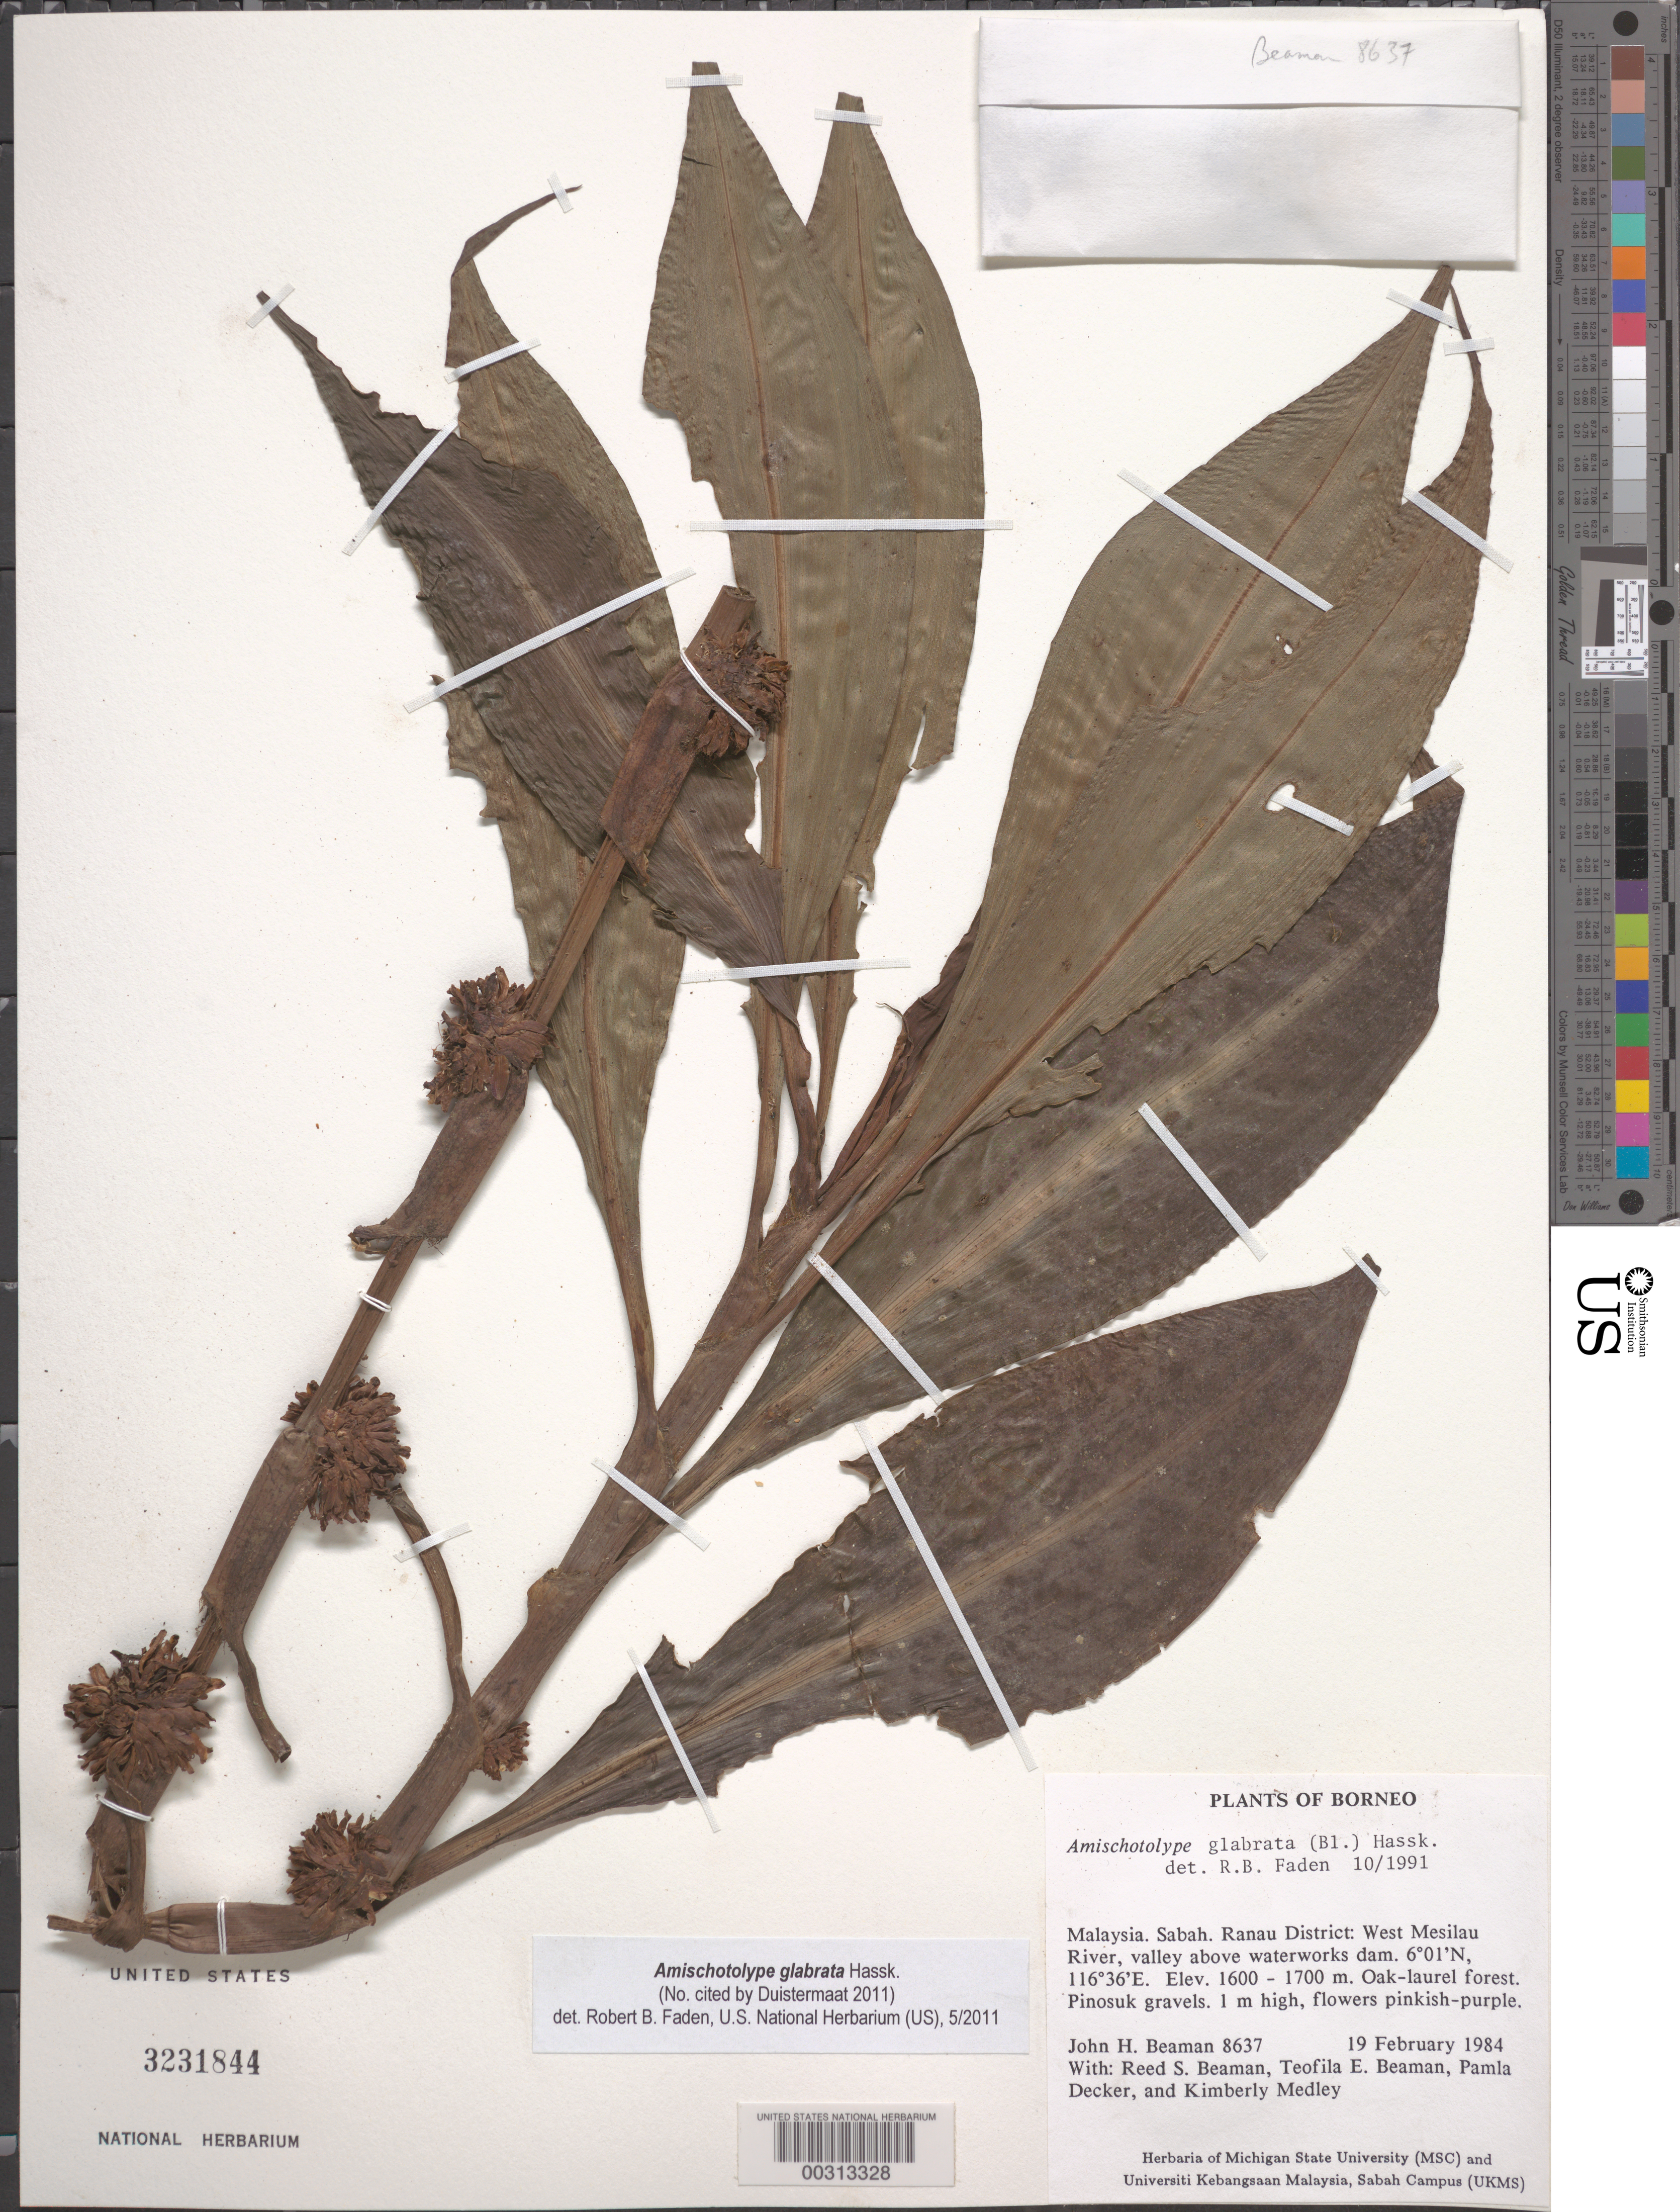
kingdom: Plantae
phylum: Tracheophyta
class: Liliopsida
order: Commelinales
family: Commelinaceae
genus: Amischotolype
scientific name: Amischotolype glabrata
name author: Hassk.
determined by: Faden, Robert B., (US), Smithsonian Institution - National Museum of Natural History (UNITED STATES)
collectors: J. H. Beaman, R. S. Beaman, P. Decker, T. E. Beaman & K. Medley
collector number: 8637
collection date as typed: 19 Feb 1984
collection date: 1984-02-19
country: Malaysia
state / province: Sabah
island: Borneo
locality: Ranau district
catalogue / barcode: US 3231844